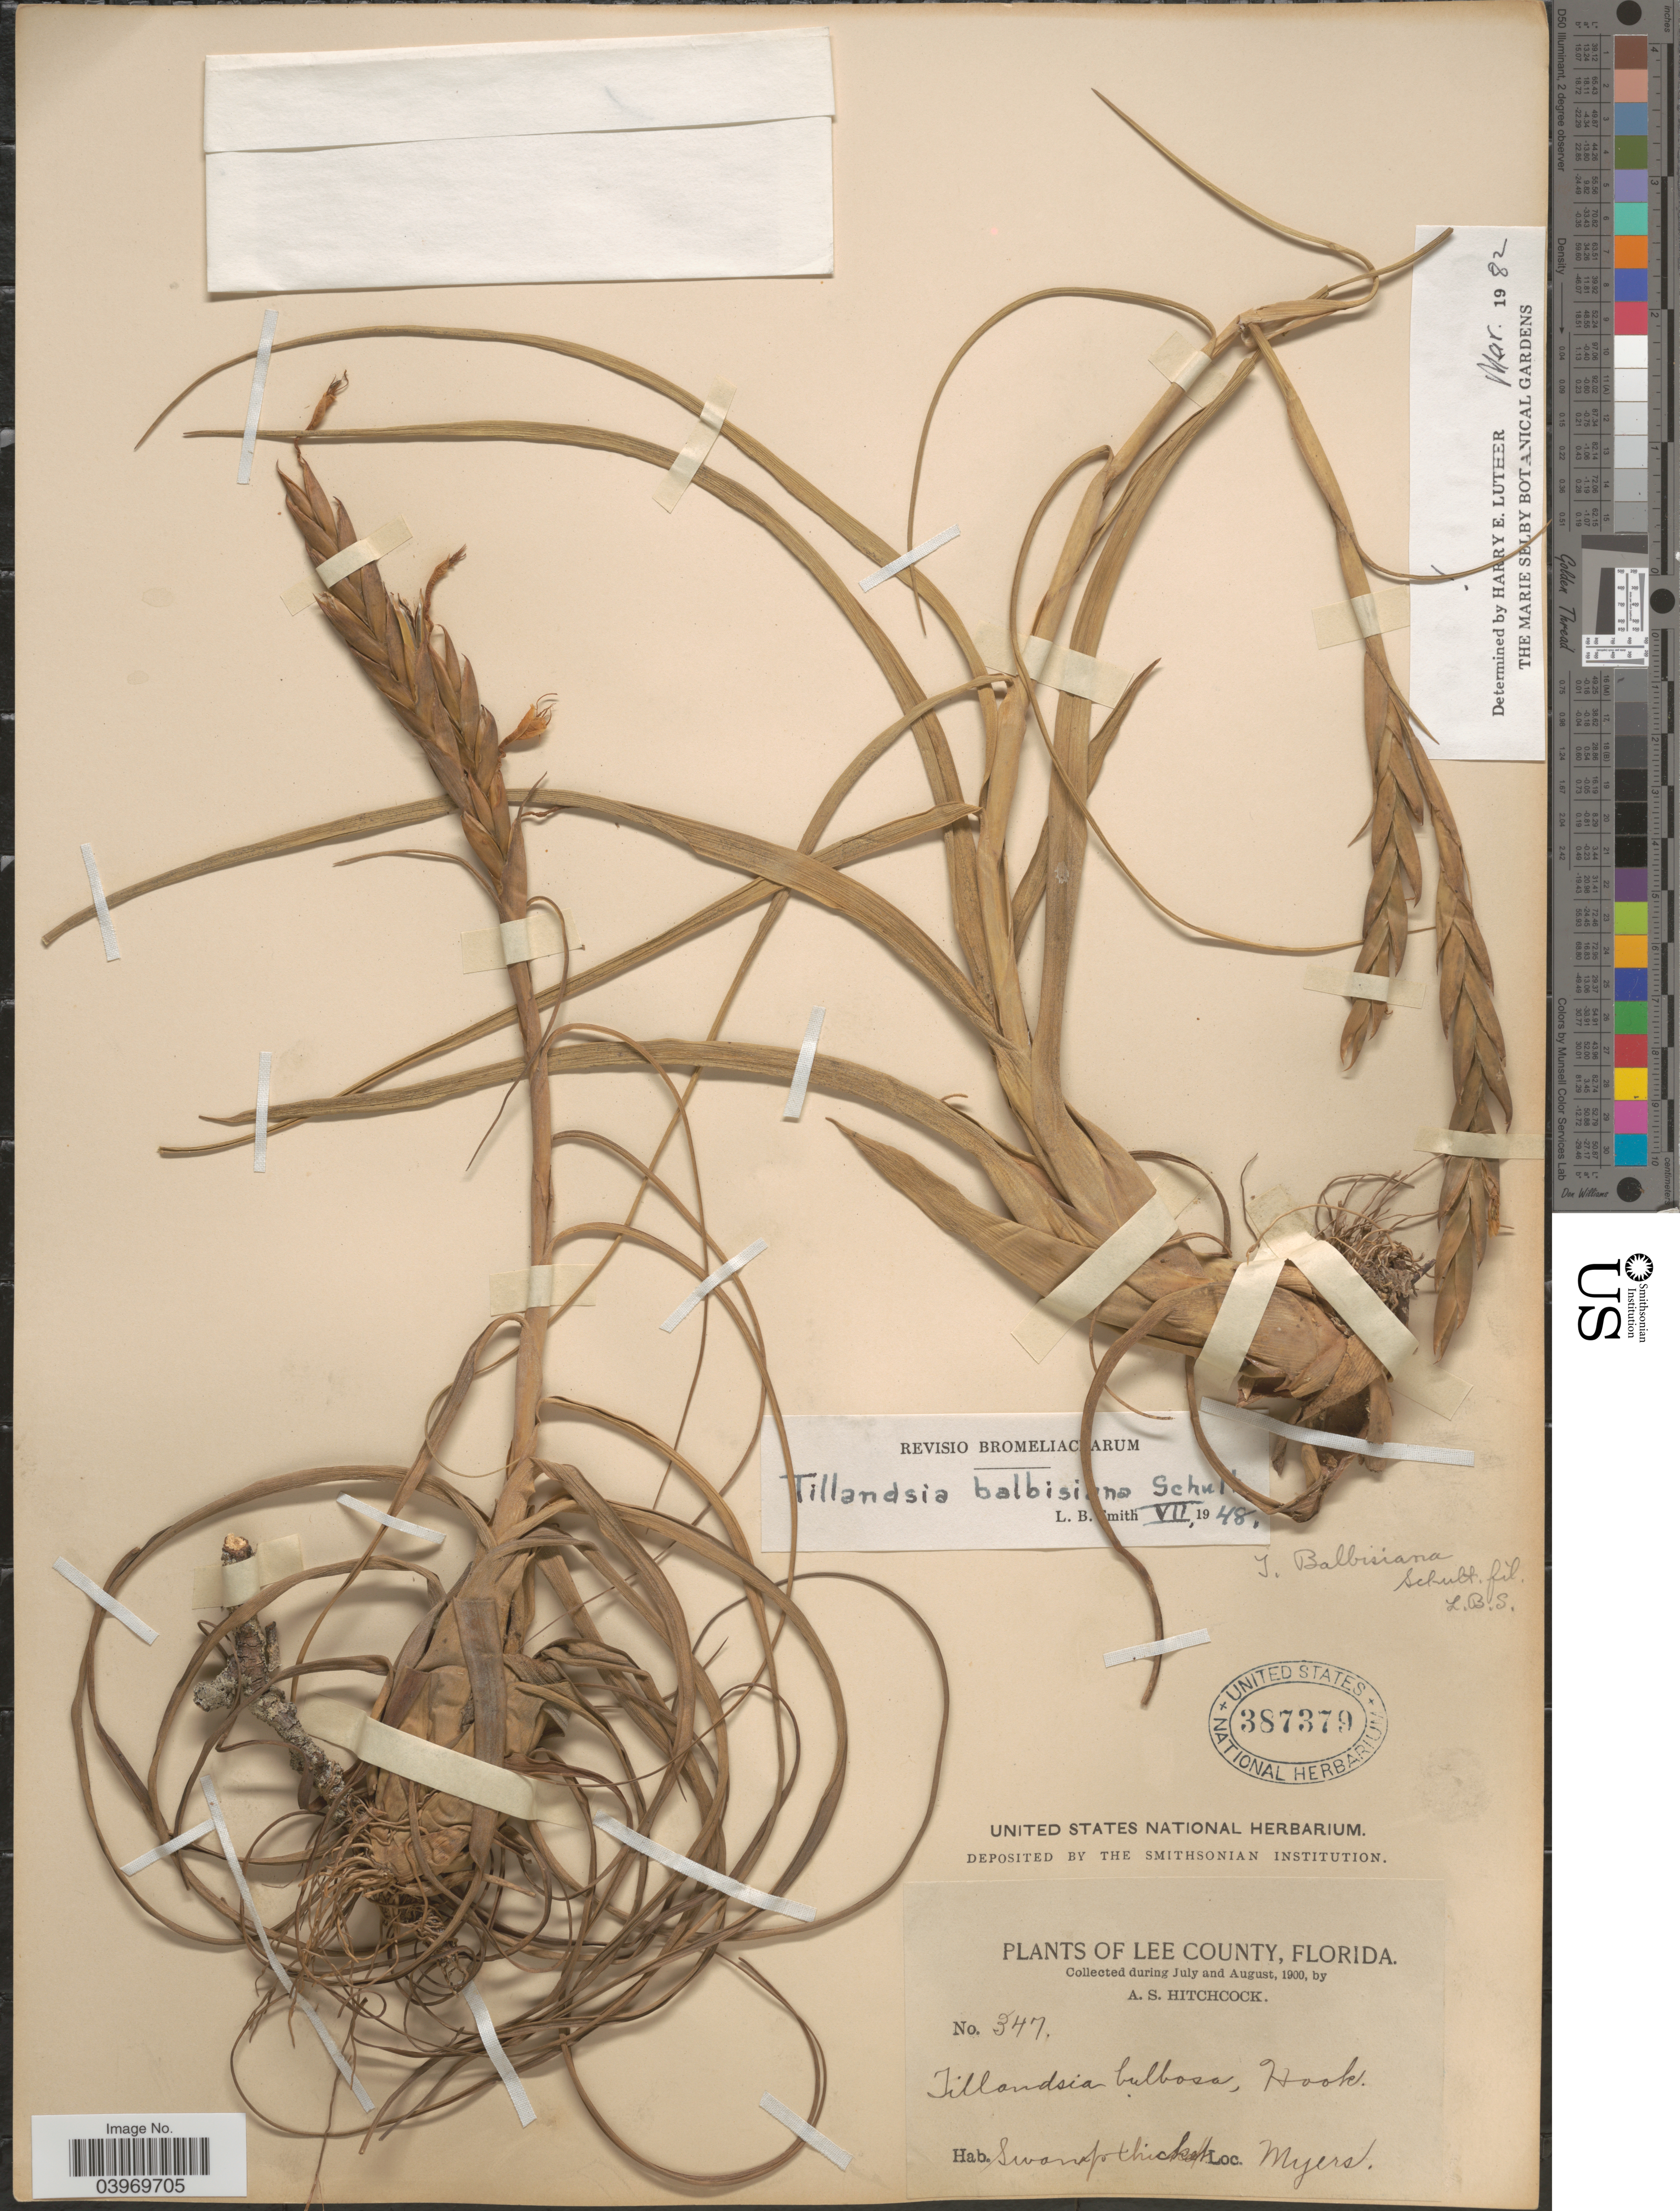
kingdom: Plantae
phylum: Tracheophyta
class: Liliopsida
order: Poales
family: Bromeliaceae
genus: Tillandsia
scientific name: Tillandsia balbisiana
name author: Schult. f.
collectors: A. S. Hitchcock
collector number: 347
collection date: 1900-07/1900-08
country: United States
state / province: Florida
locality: Lee County. Myers.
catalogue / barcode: US 387379